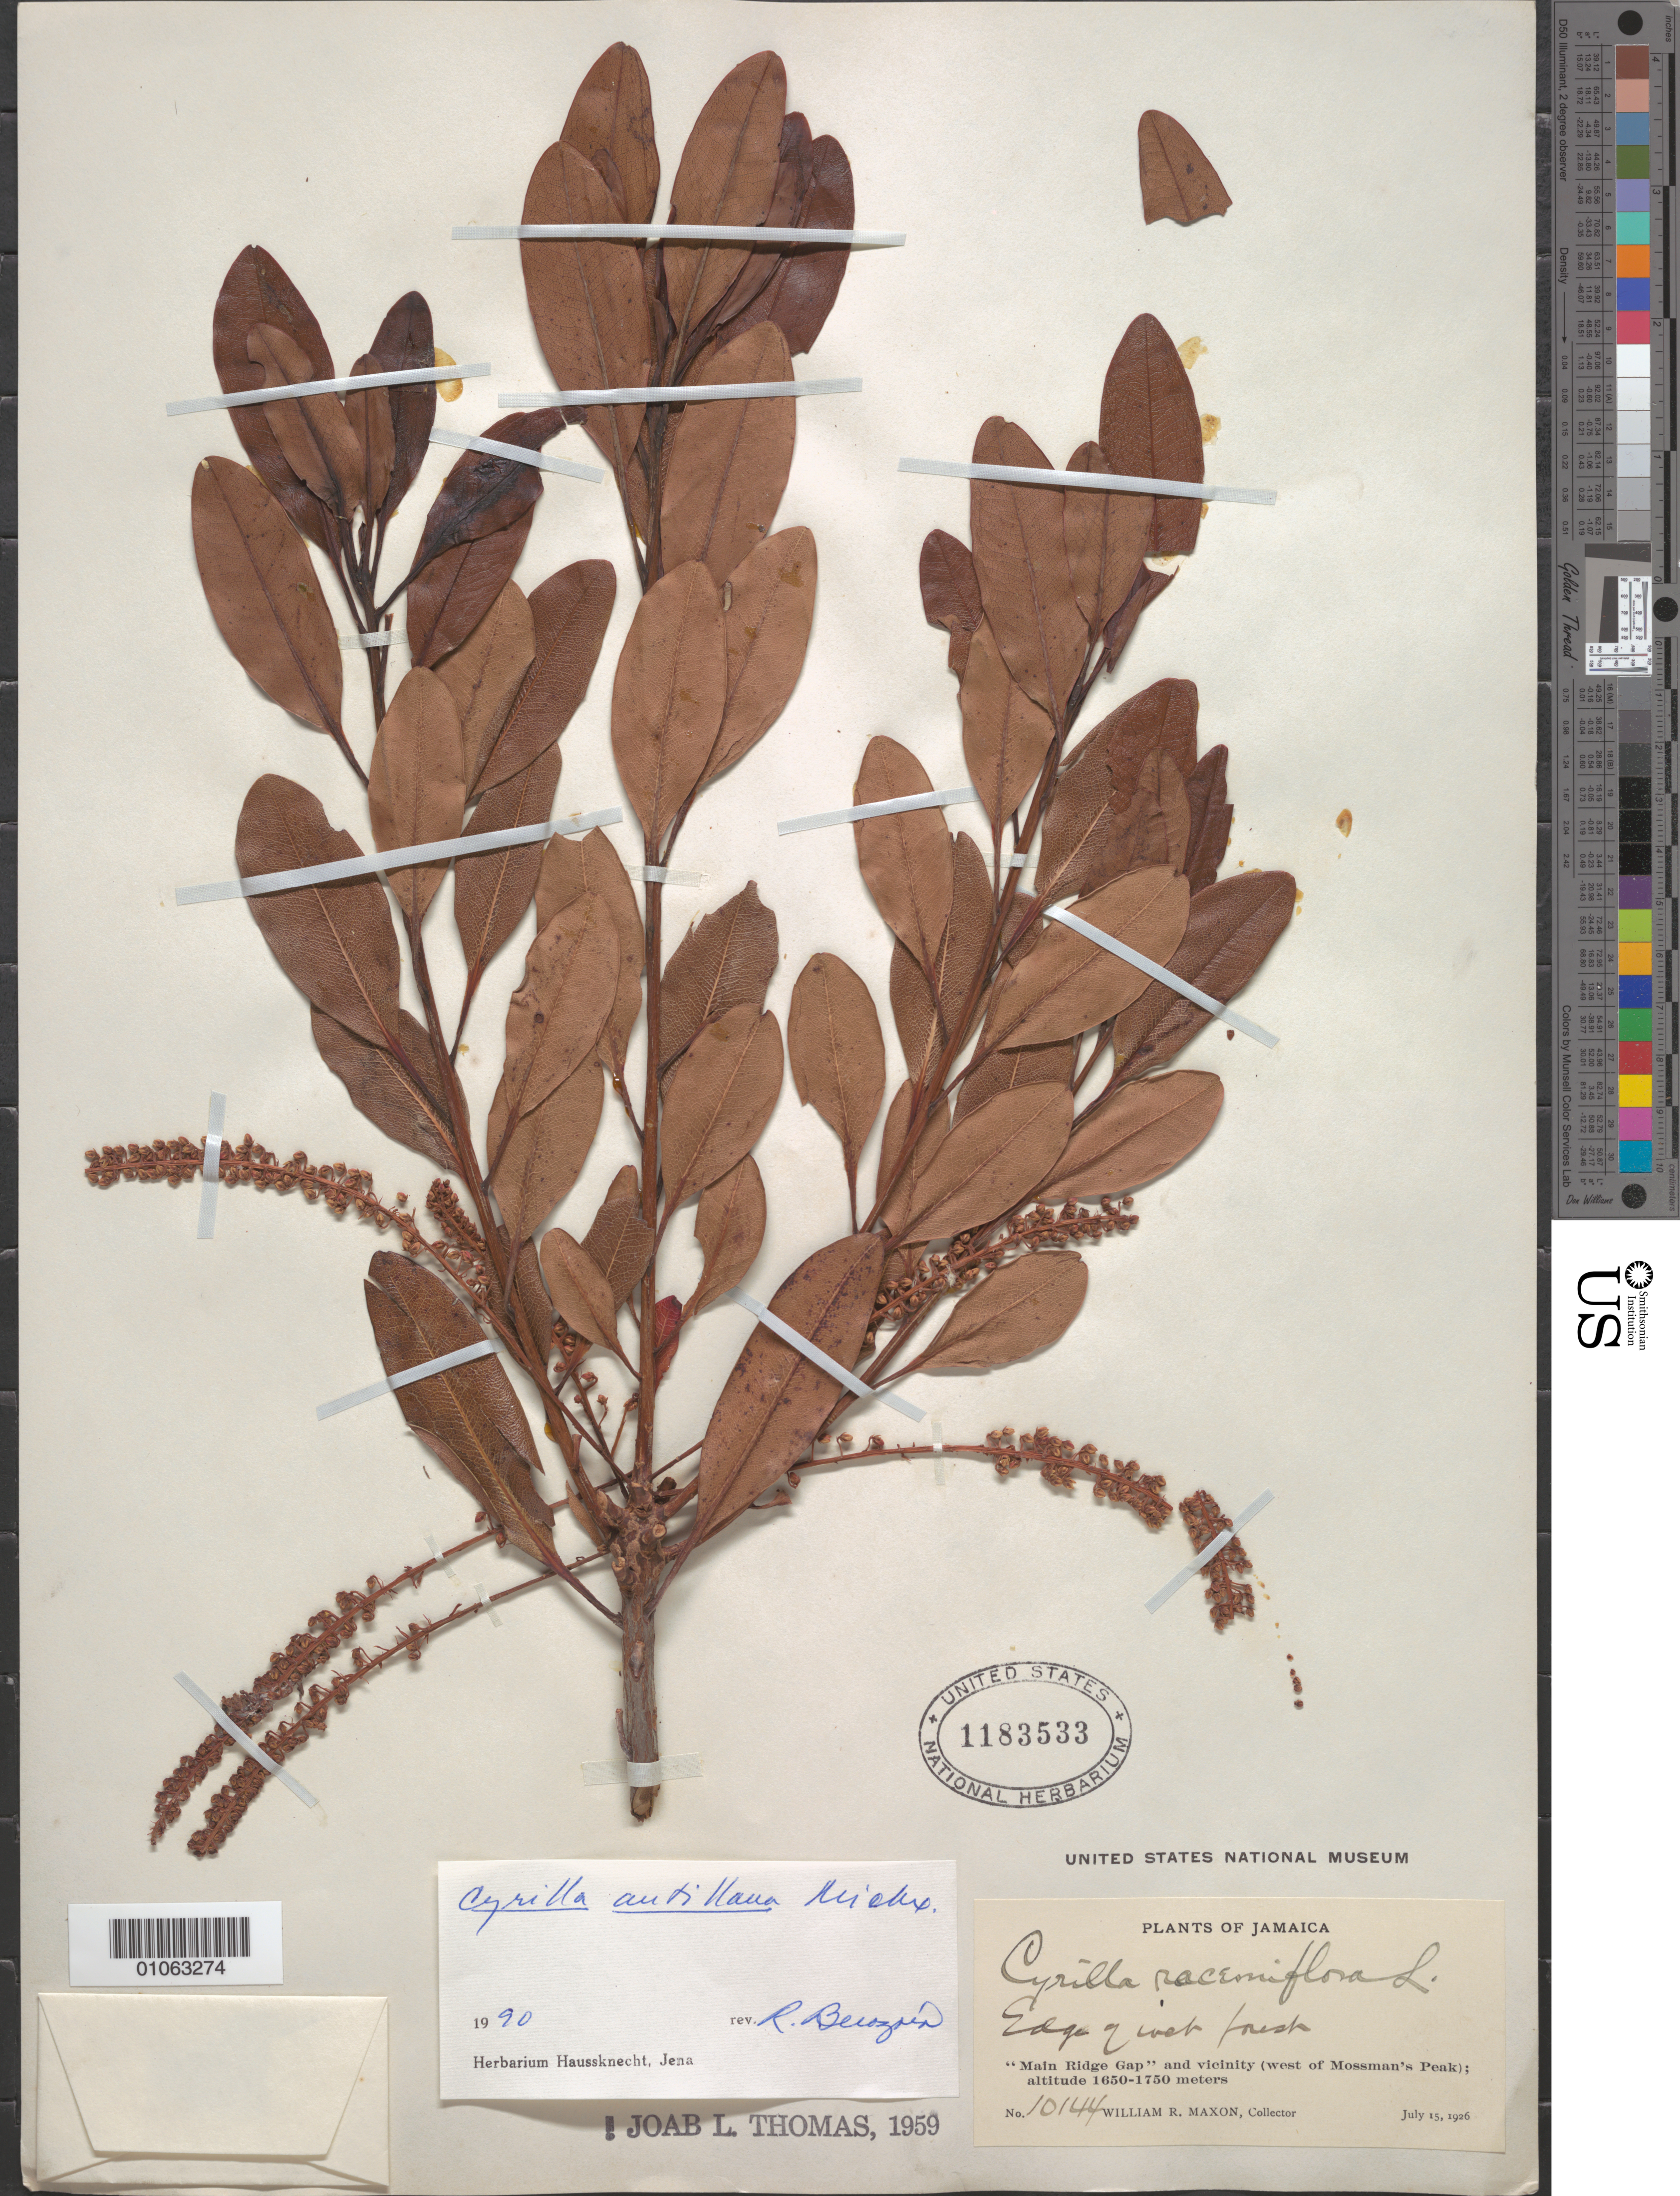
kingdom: Plantae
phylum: Tracheophyta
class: Magnoliopsida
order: Ericales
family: Cyrillaceae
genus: Cyrilla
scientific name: Cyrilla antillana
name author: Michx.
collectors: W. R. Maxon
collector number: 10144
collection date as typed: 15 Jul 1926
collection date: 1926-07-15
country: Jamaica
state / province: Portland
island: Jamaica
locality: "Main ridge gap" and vicinity (west of Mossman's Peak)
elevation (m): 1650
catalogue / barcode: US 1183533